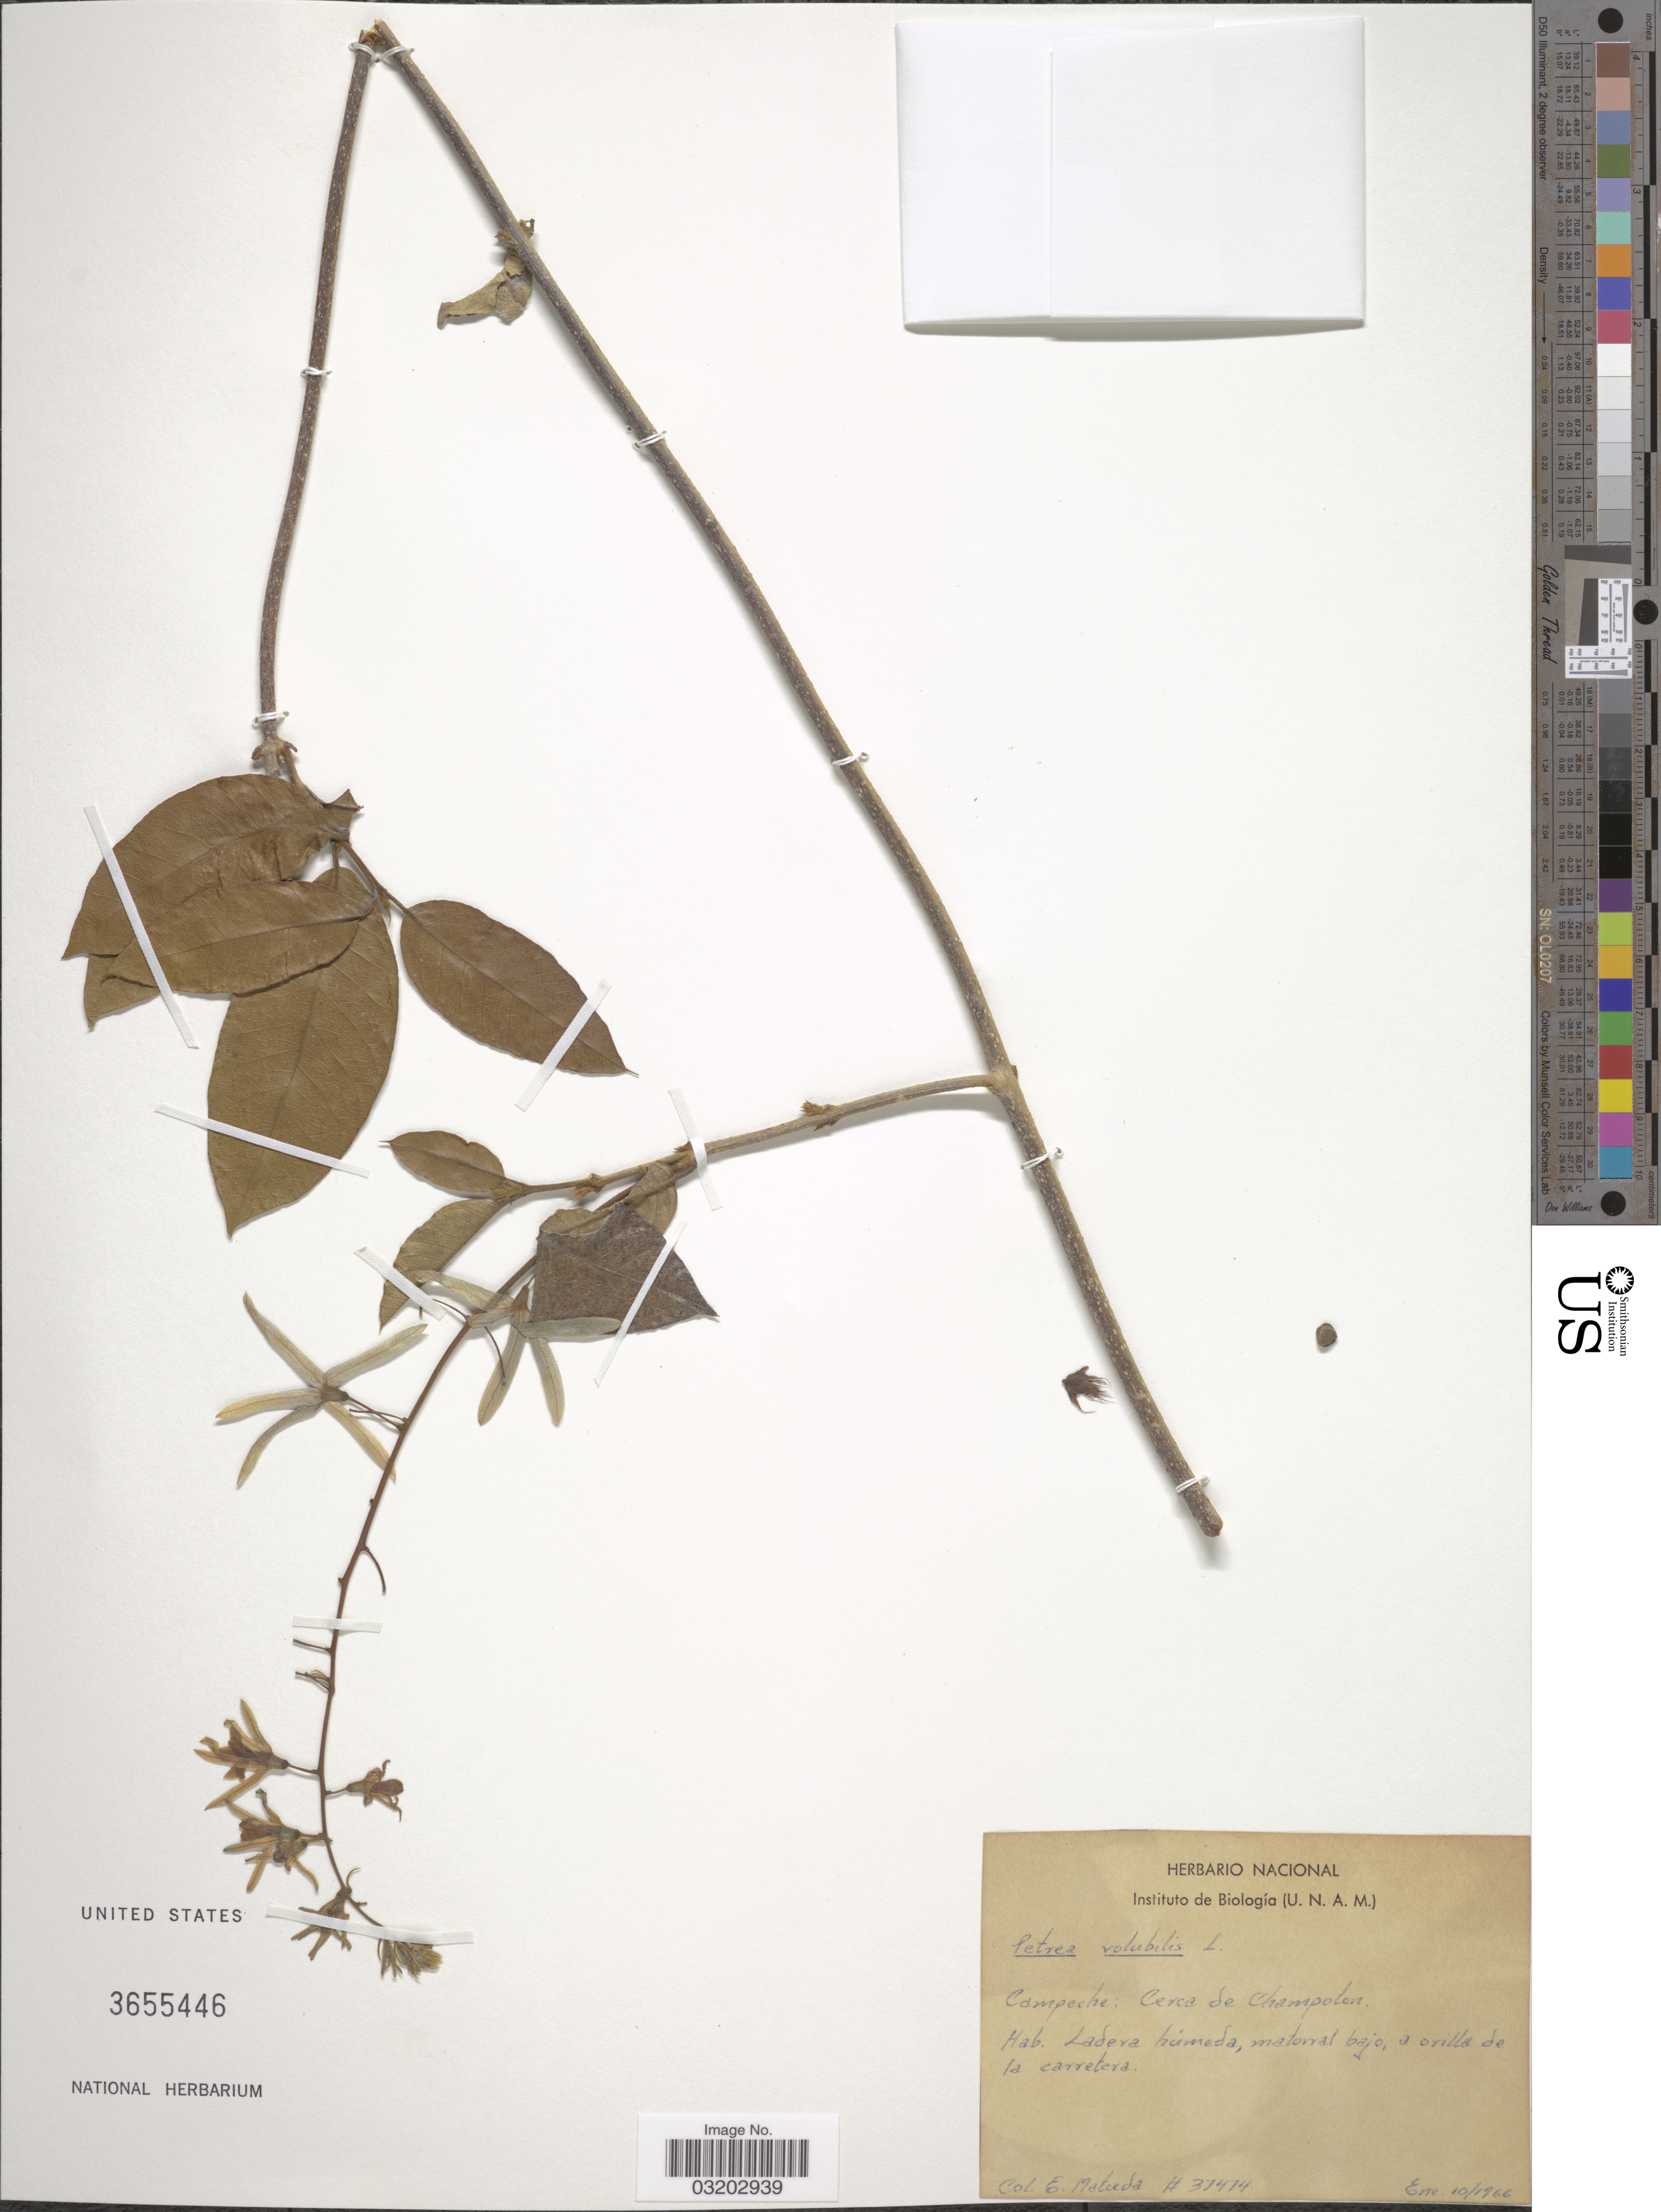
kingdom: Plantae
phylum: Tracheophyta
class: Magnoliopsida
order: Lamiales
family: Verbenaceae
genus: Petrea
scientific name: Petrea volubilis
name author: L.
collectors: E. Matuda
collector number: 37474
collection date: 1966-01-10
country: Mexico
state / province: Campeche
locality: Cerca de Champoton.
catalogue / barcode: US 3655446